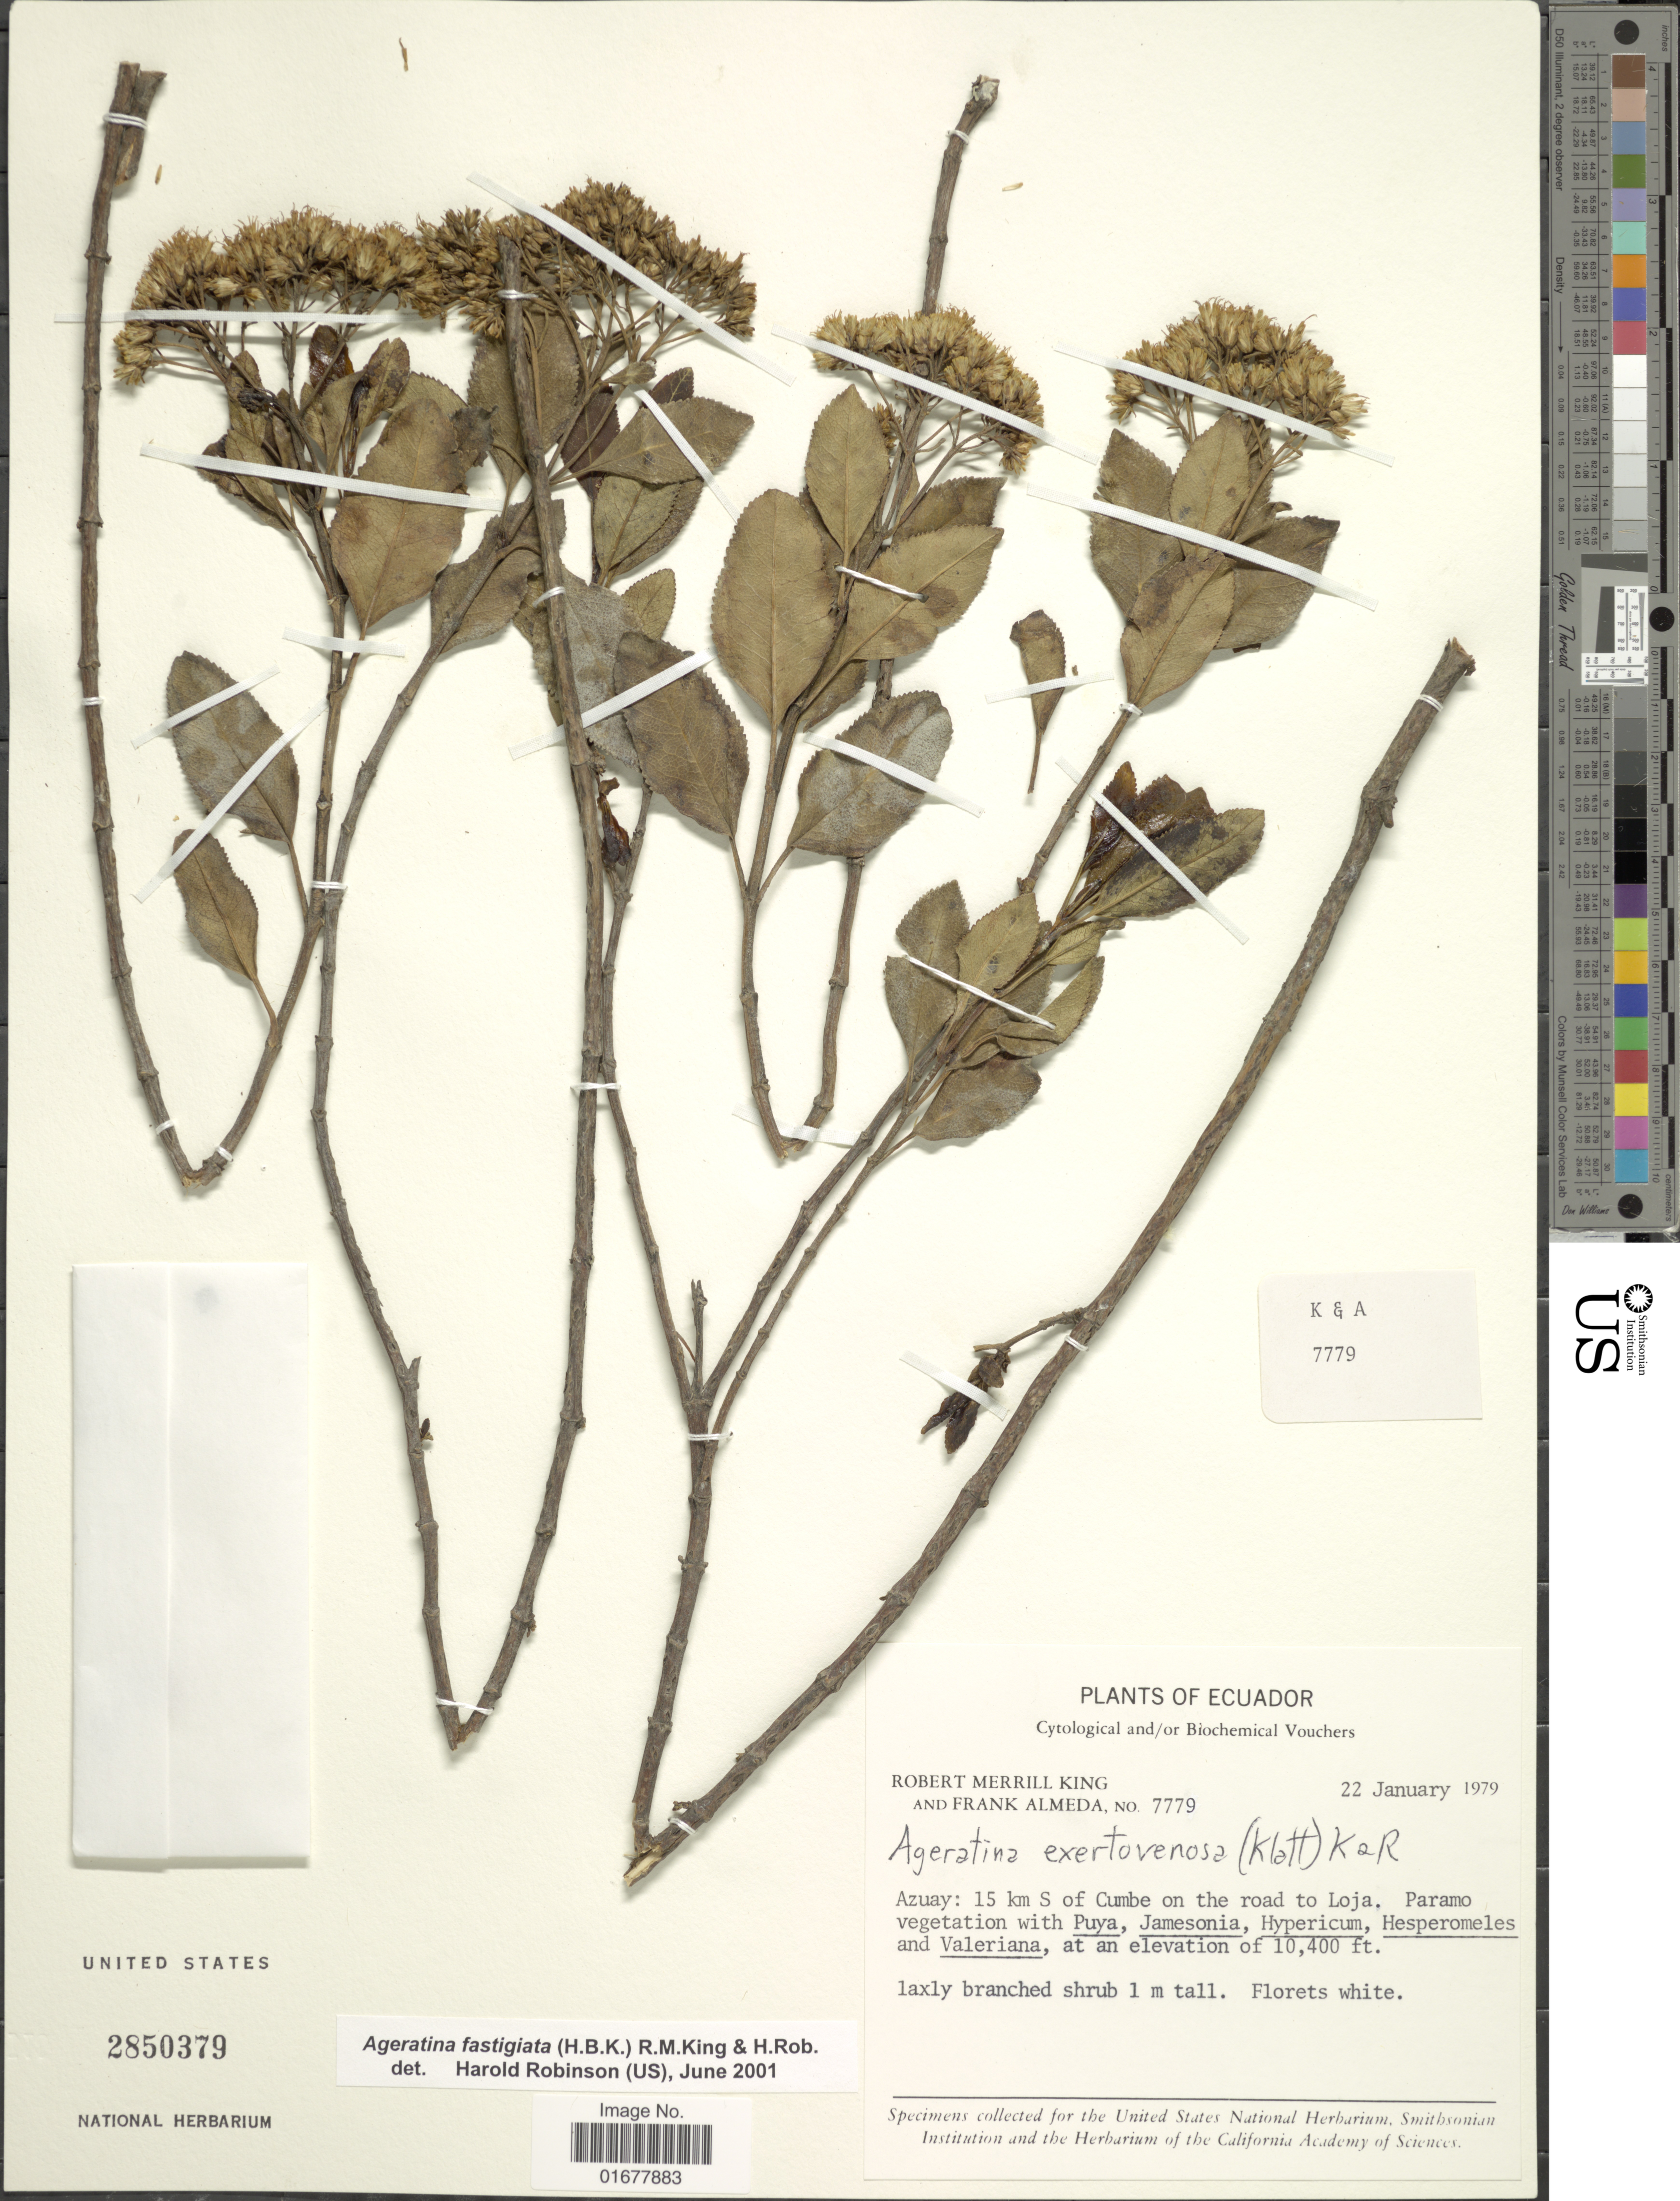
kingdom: Plantae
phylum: Tracheophyta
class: Magnoliopsida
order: Asterales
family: Asteraceae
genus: Ageratina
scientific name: Ageratina exserto-venosa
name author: (Klatt) R.M. King & H. Rob.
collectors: R. M. King & F. Almeda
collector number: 7779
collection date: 1979-01-22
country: Ecuador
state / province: Azuay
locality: Azuay: 15 km S of Cumbe on the road to Loja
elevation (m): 3170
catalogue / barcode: US 2850379